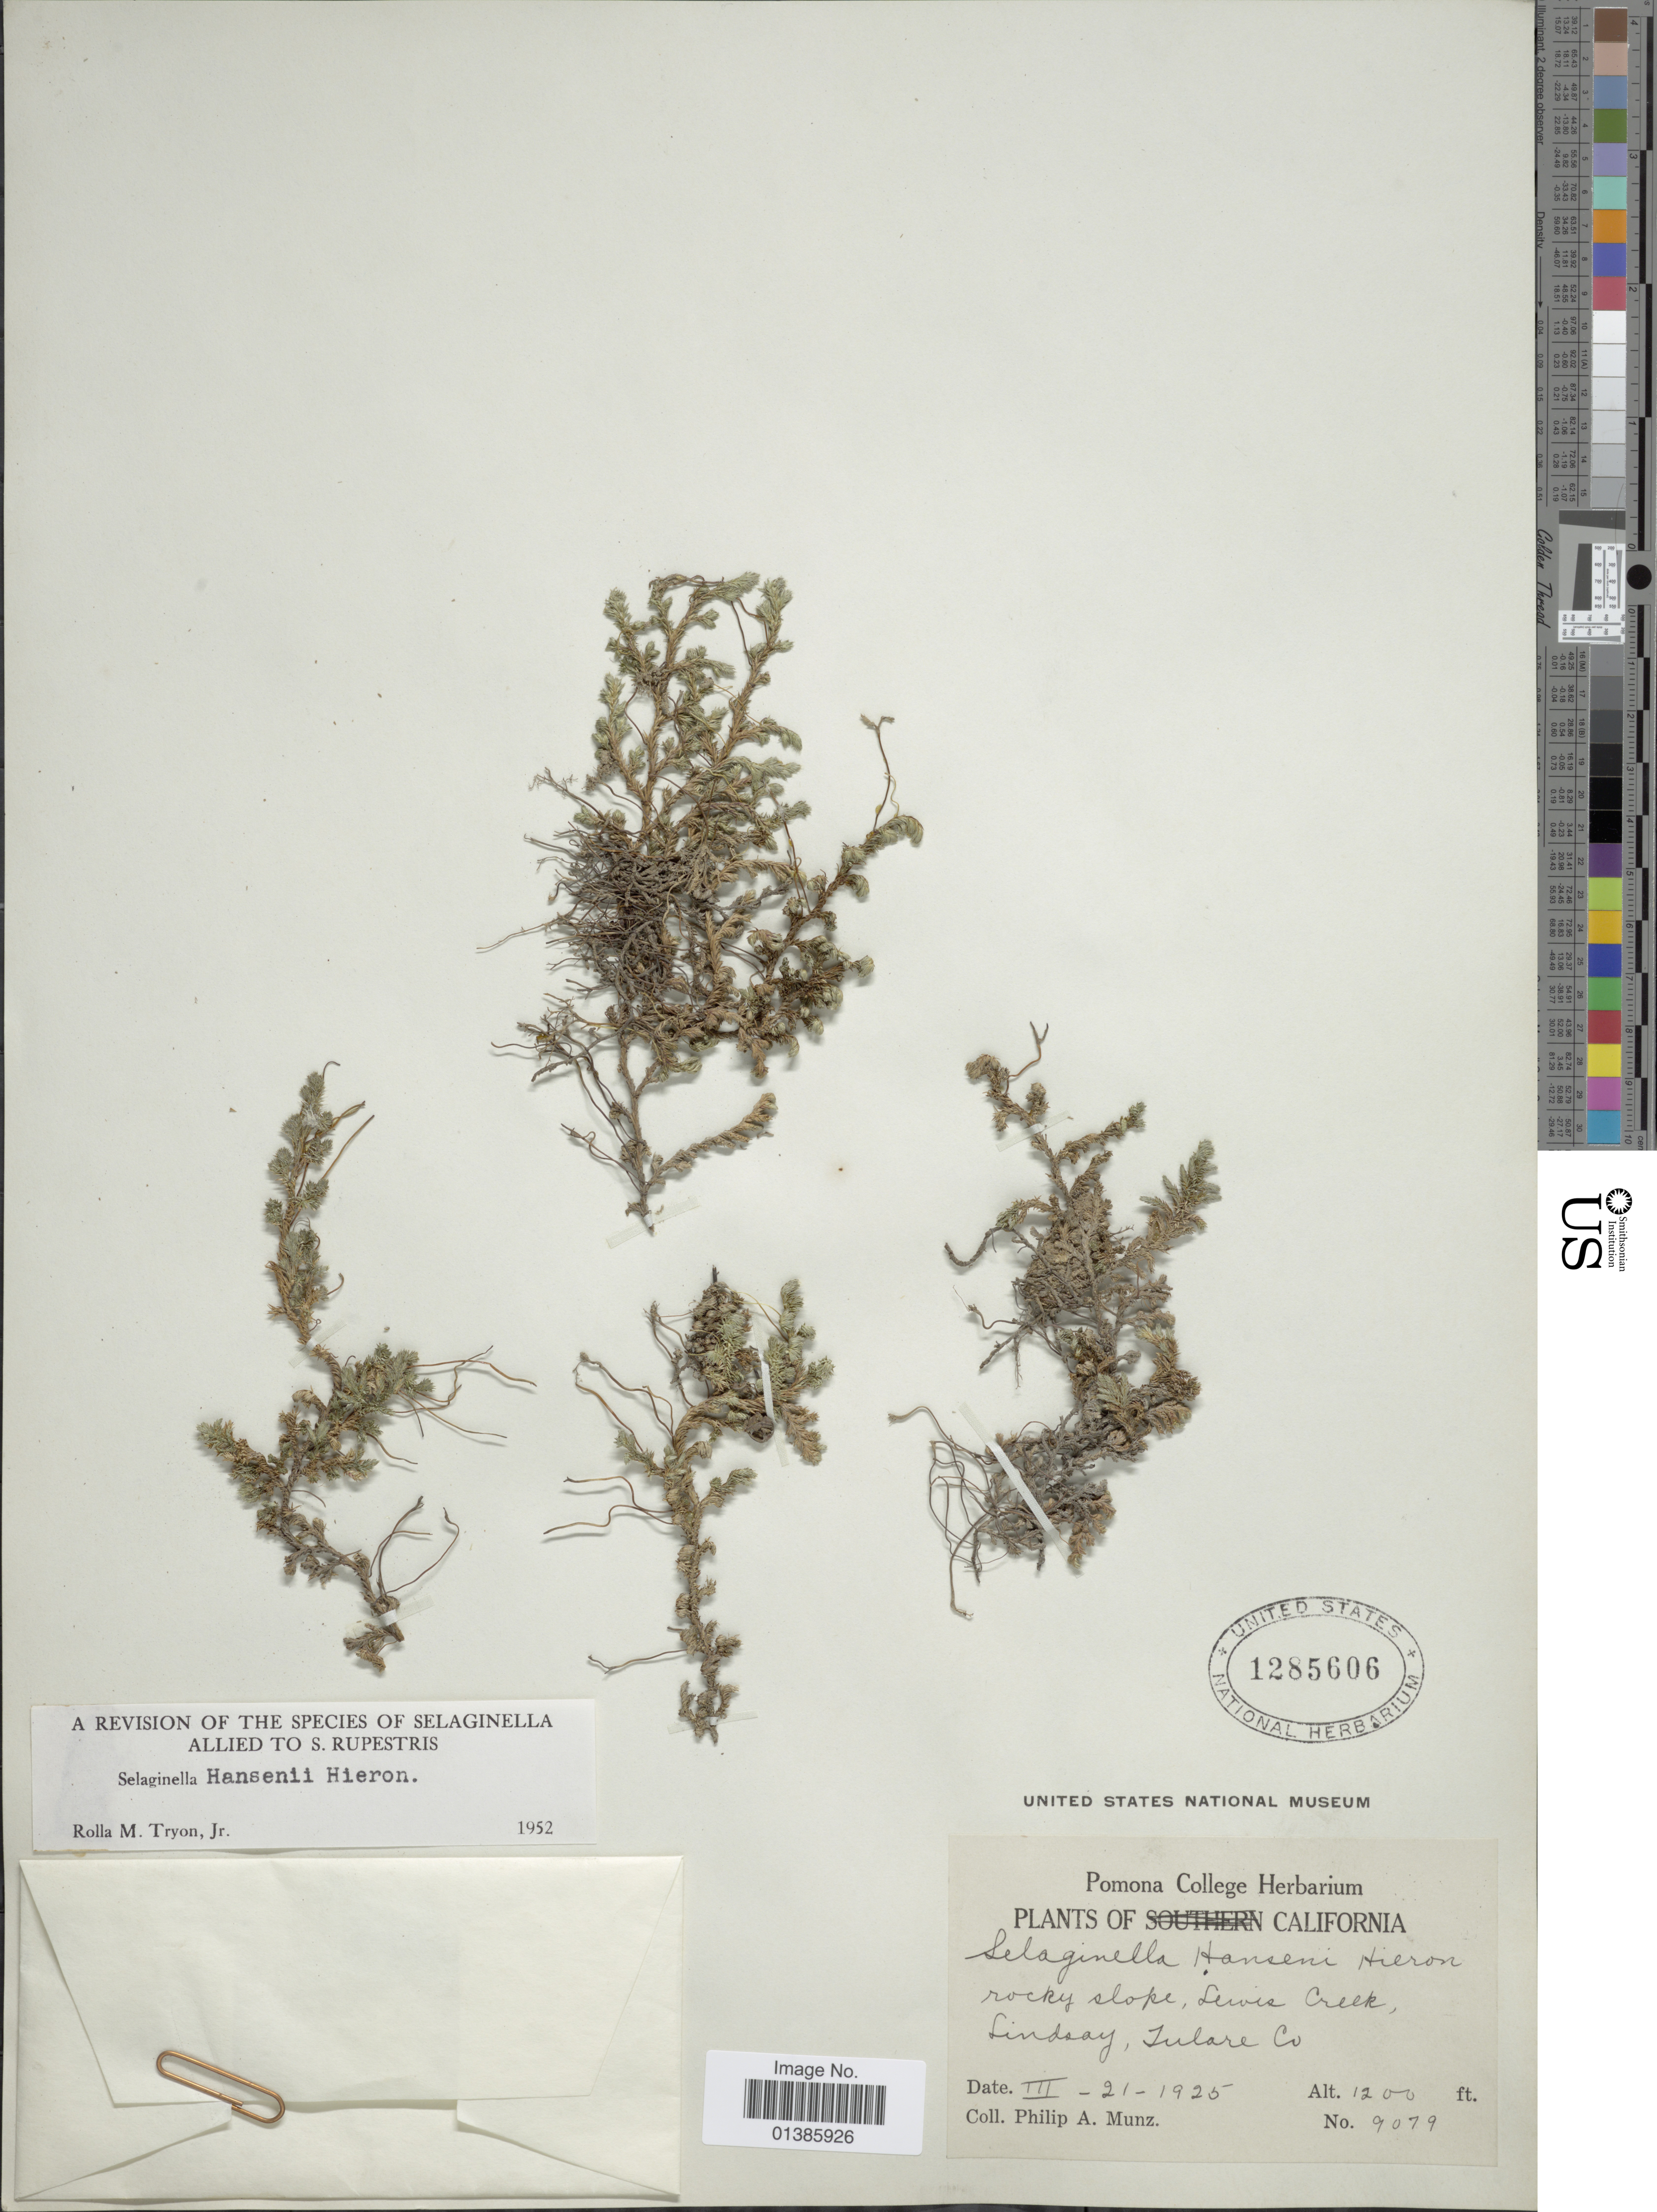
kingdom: Plantae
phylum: Tracheophyta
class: Lycopodiopsida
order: Selaginellales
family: Selaginellaceae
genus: Selaginella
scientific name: Selaginella hansenii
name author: Hieron.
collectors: P. A. Munz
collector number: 9079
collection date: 1925-03-21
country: United States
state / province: California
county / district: Tulare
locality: Rocky slope, Lewis Creek, Lindsay, Tulare Co.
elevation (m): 366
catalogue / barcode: US 1285606